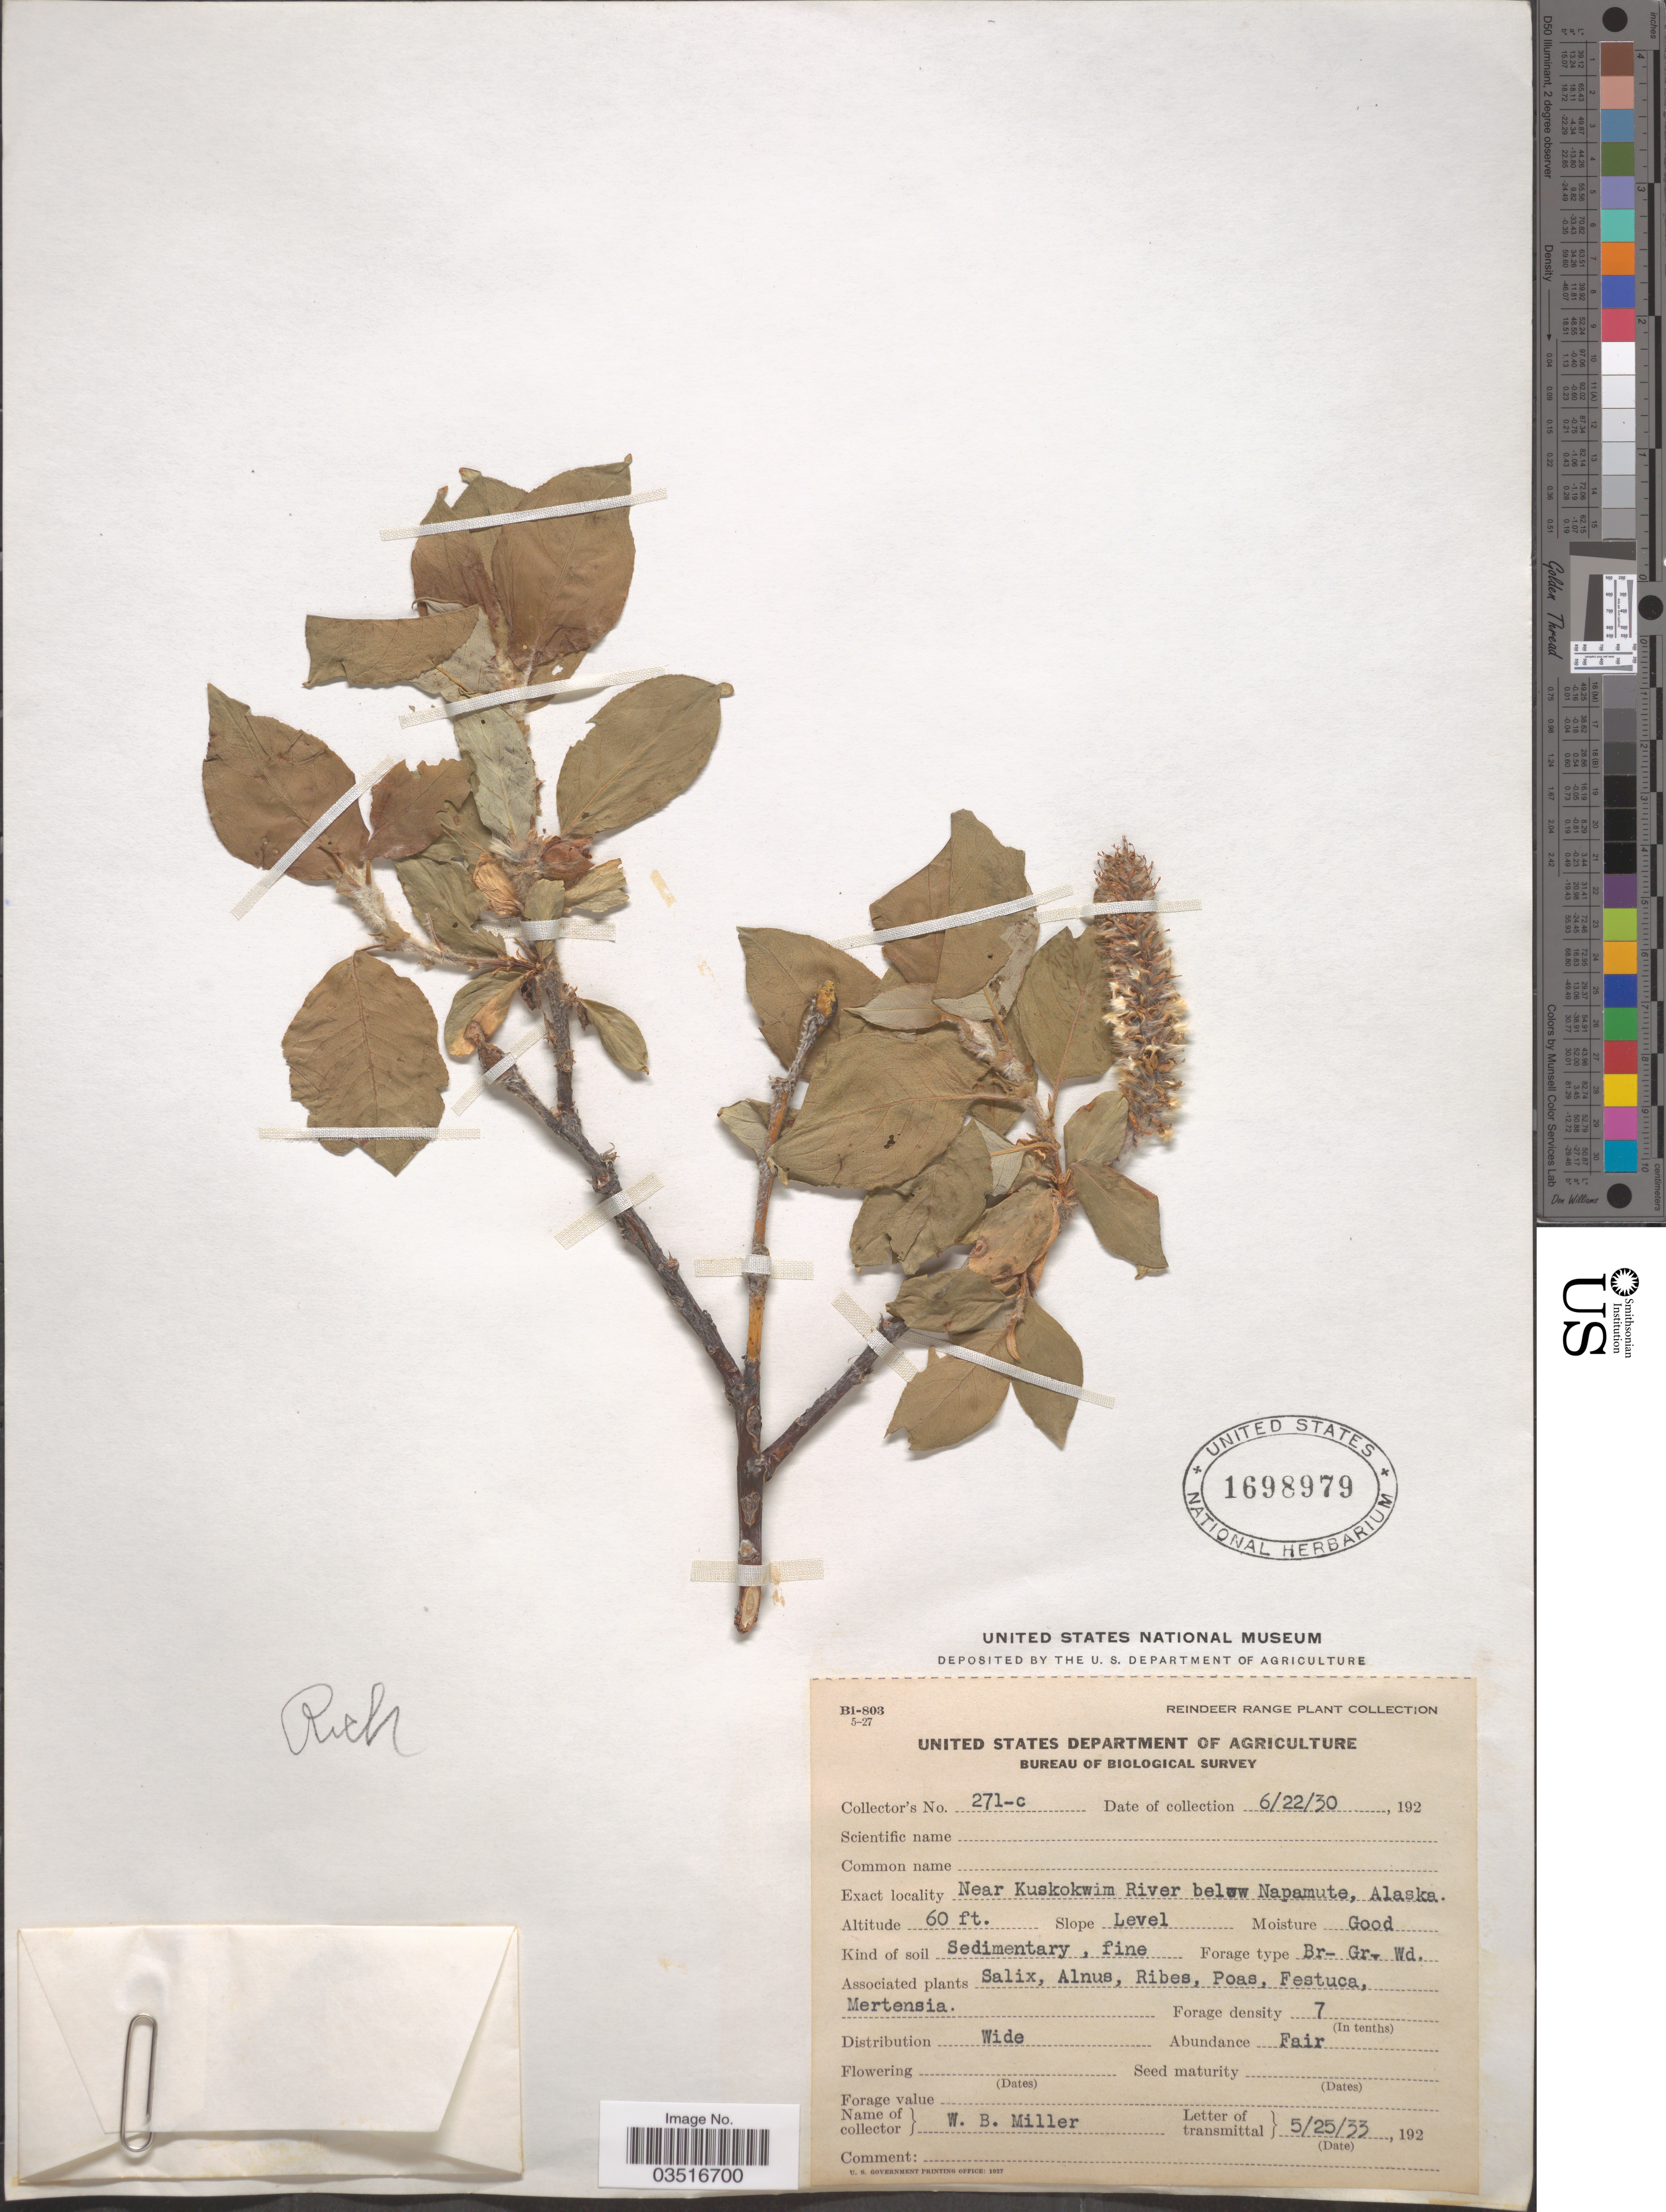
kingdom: Plantae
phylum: Tracheophyta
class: Magnoliopsida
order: Malpighiales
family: Salicaceae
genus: Salix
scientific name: Salix richardsonii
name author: Hook.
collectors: W. Miller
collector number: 271-c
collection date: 1930-06-22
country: United States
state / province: Alaska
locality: Near Kuskokwim River below Napamute.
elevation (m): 18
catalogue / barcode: US 1698979